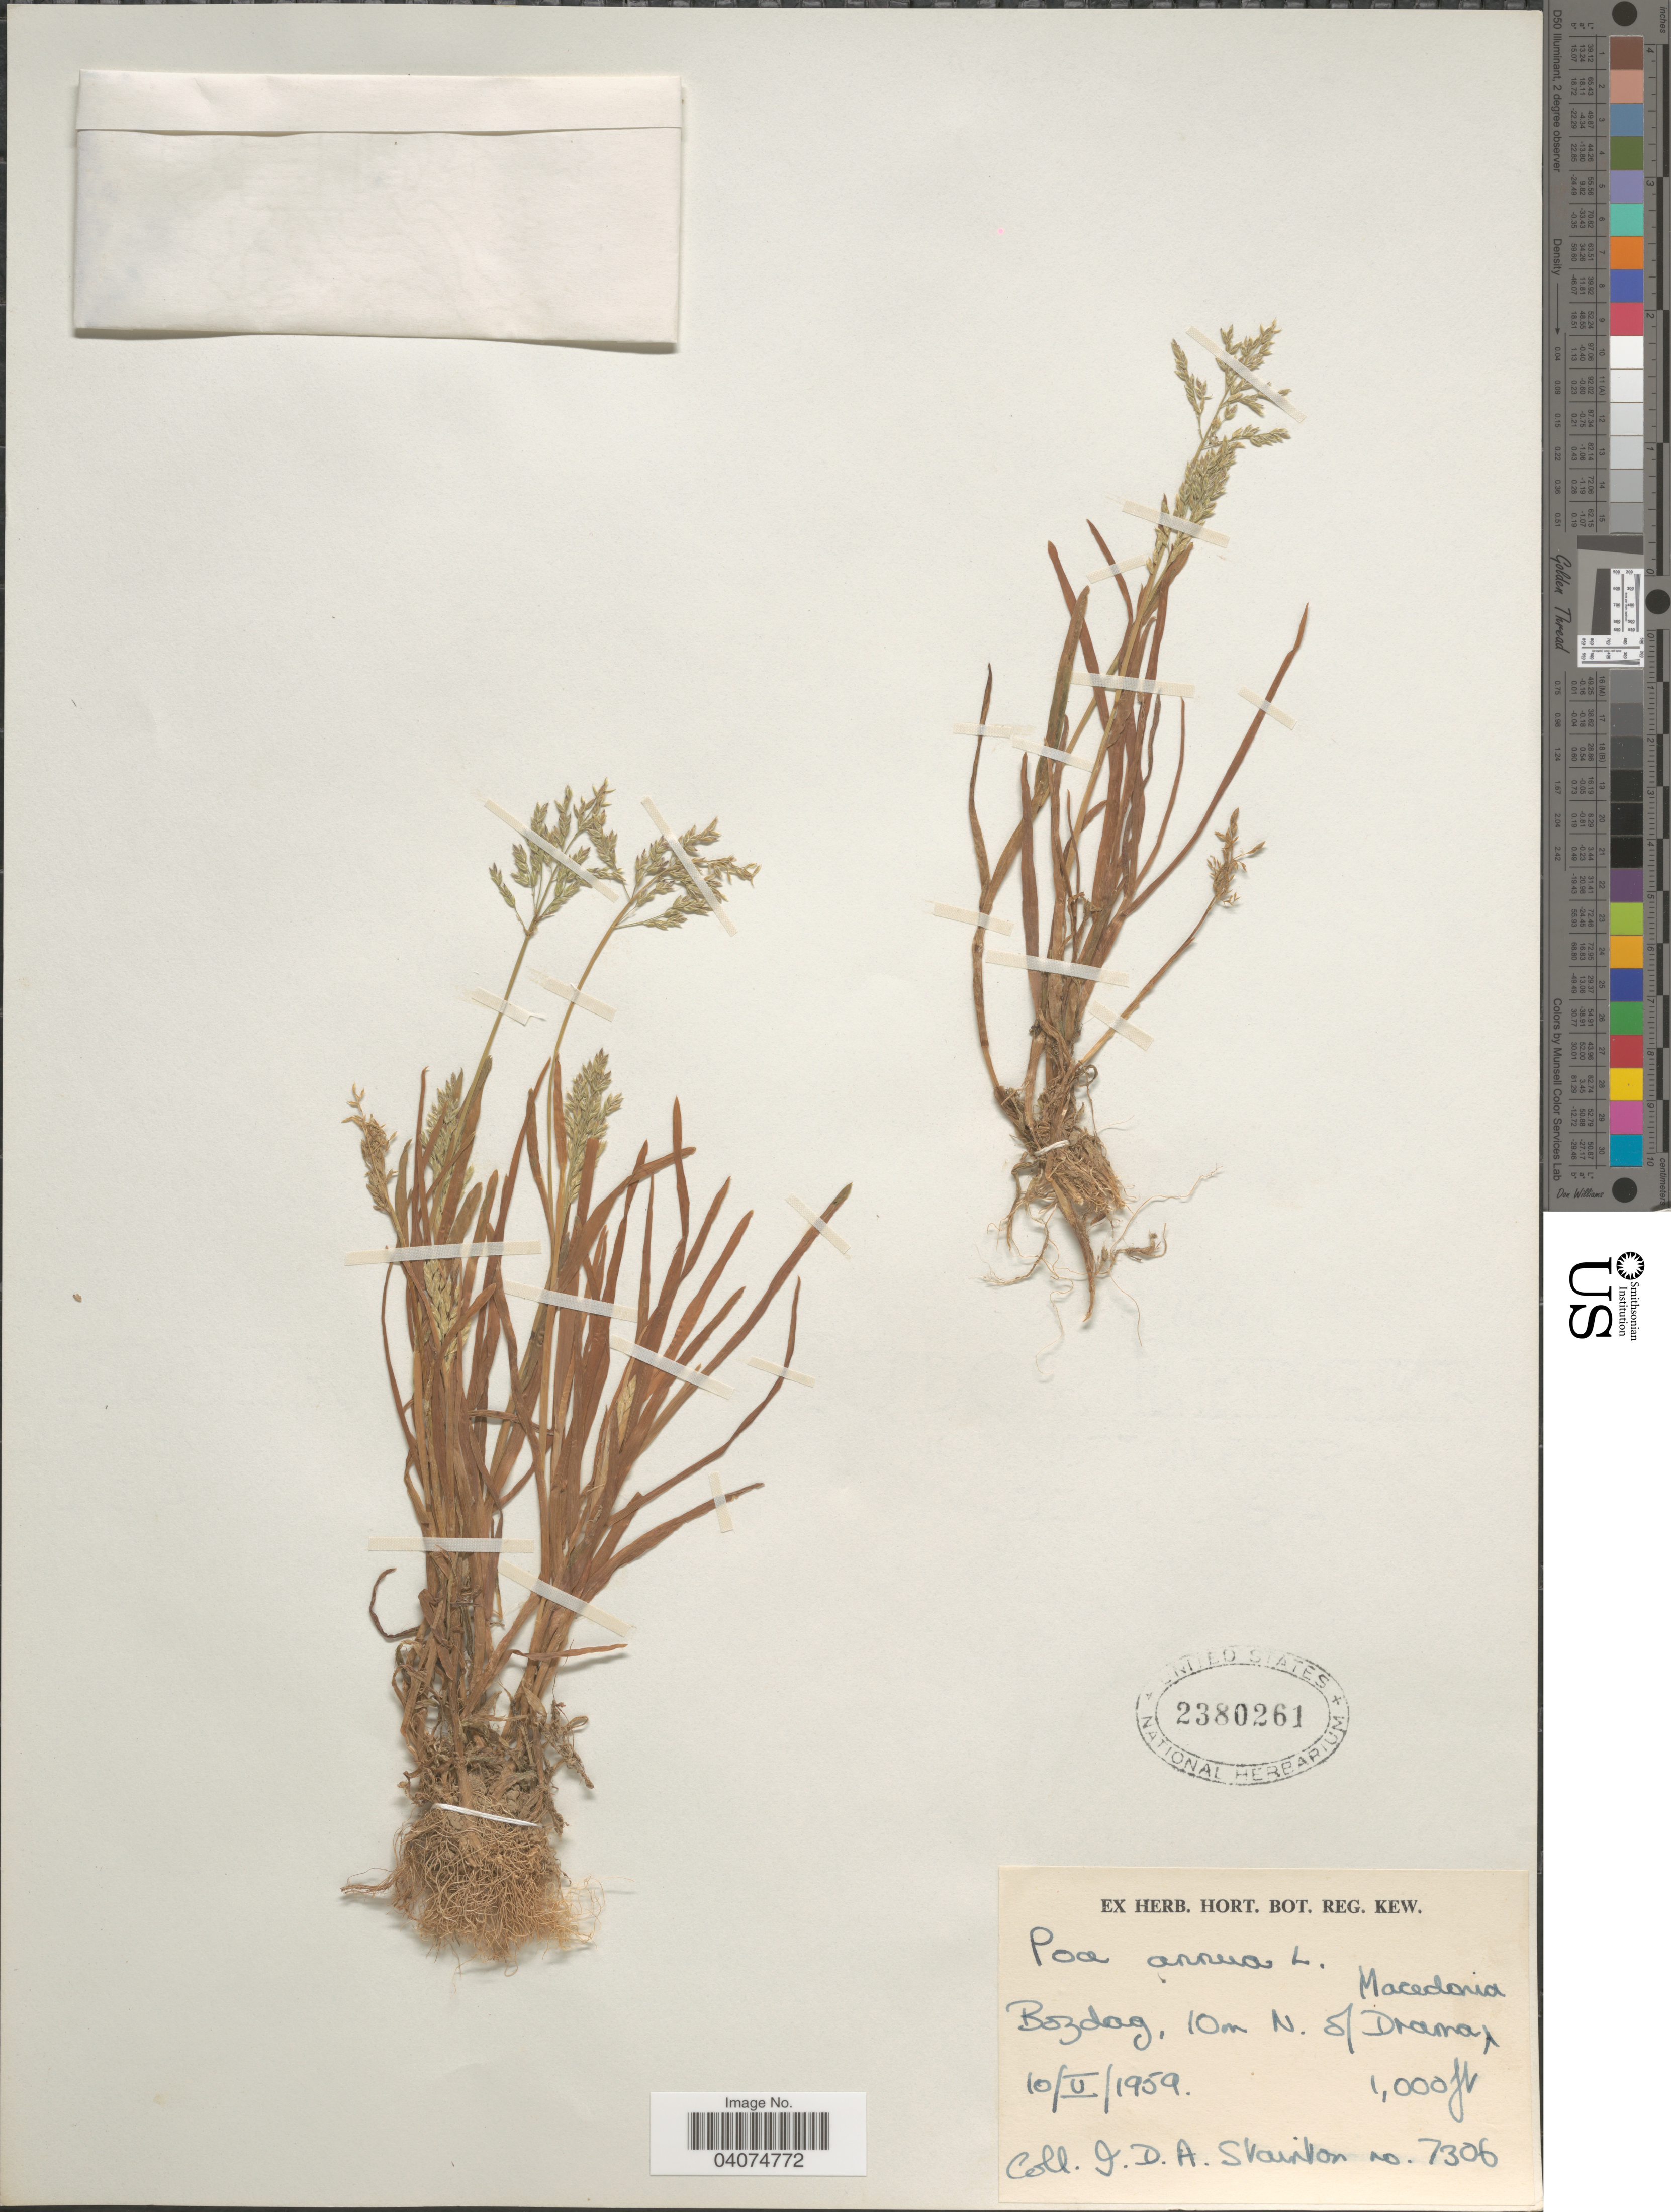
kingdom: Plantae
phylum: Tracheophyta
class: Liliopsida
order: Poales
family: Poaceae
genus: Poa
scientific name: Poa annua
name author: L.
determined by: Soreng, Robert J., Research Associate (BOT), Smithsonian Institution - National Museum of Natural History (UNITED STATES)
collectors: J. Stainton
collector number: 7306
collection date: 1959-05-10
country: Greece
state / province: East Macedonia and Thrace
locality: Bozdag, 10m N. of Drama.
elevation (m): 305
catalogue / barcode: US 2380261